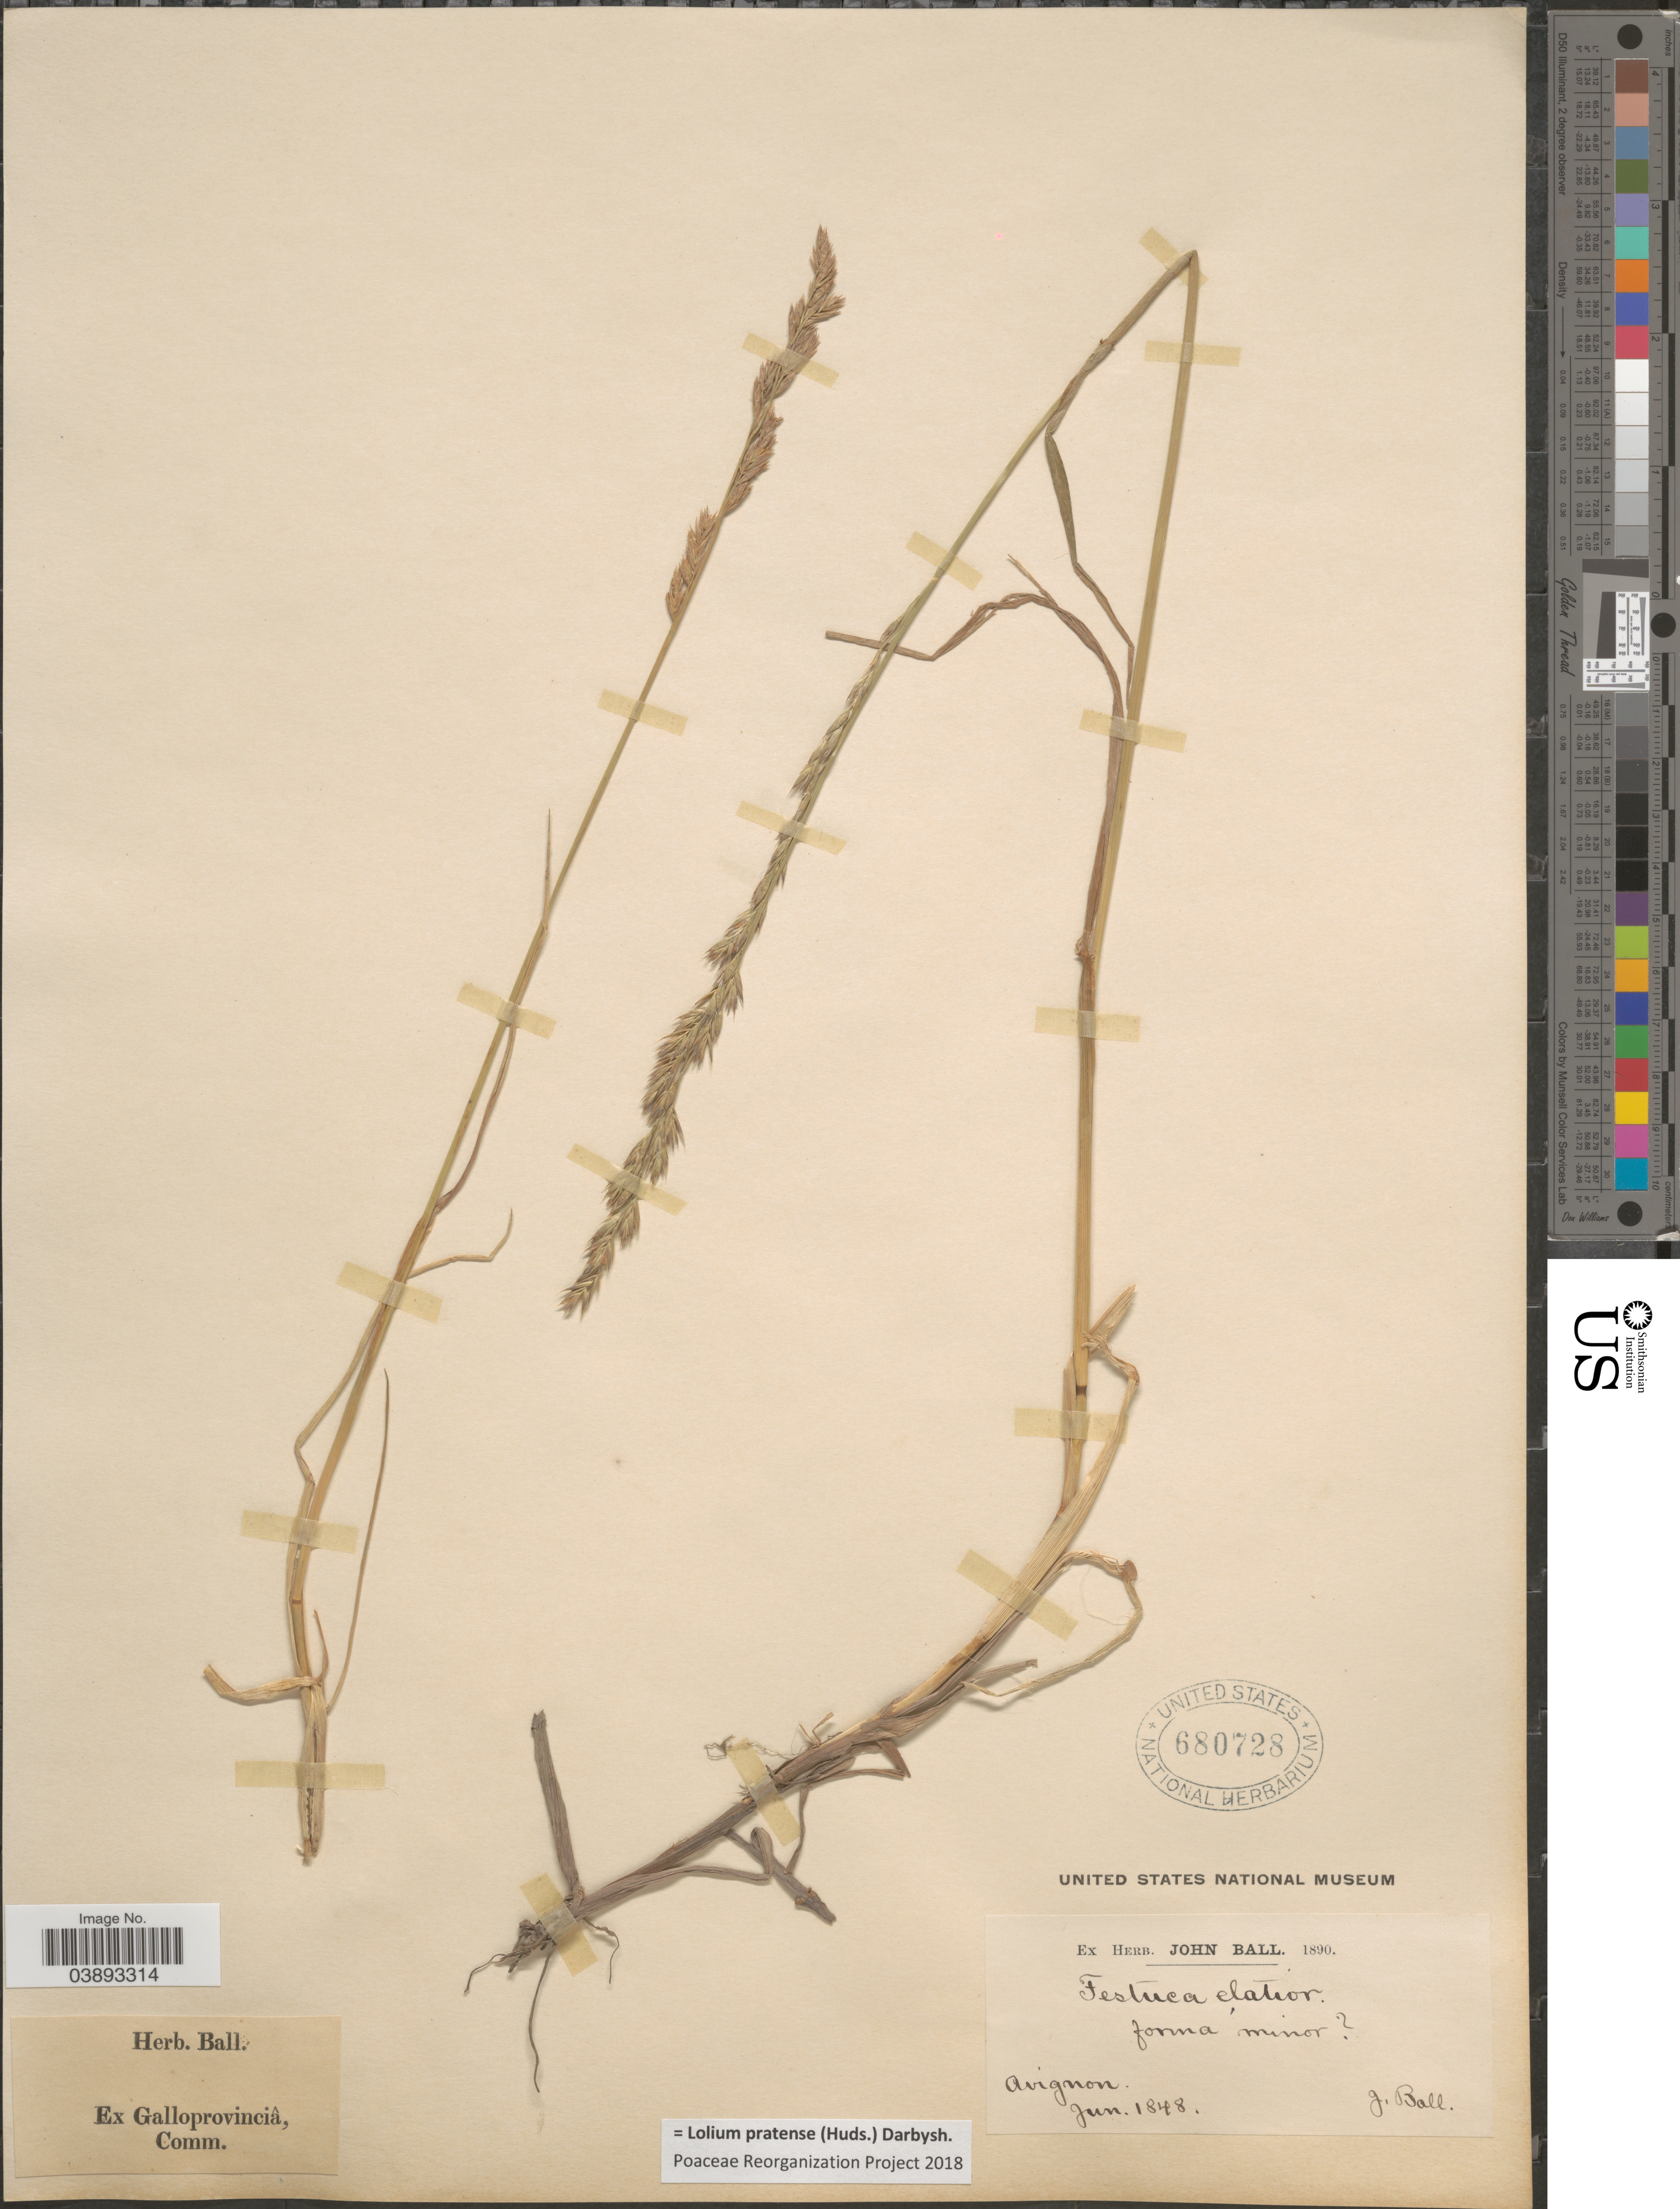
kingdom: Plantae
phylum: Tracheophyta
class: Liliopsida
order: Poales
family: Poaceae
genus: Lolium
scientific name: Lolium pratense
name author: (Huds.) Darbysh.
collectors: J. Ball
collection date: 1848-06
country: France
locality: Avignon.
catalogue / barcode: US 680728